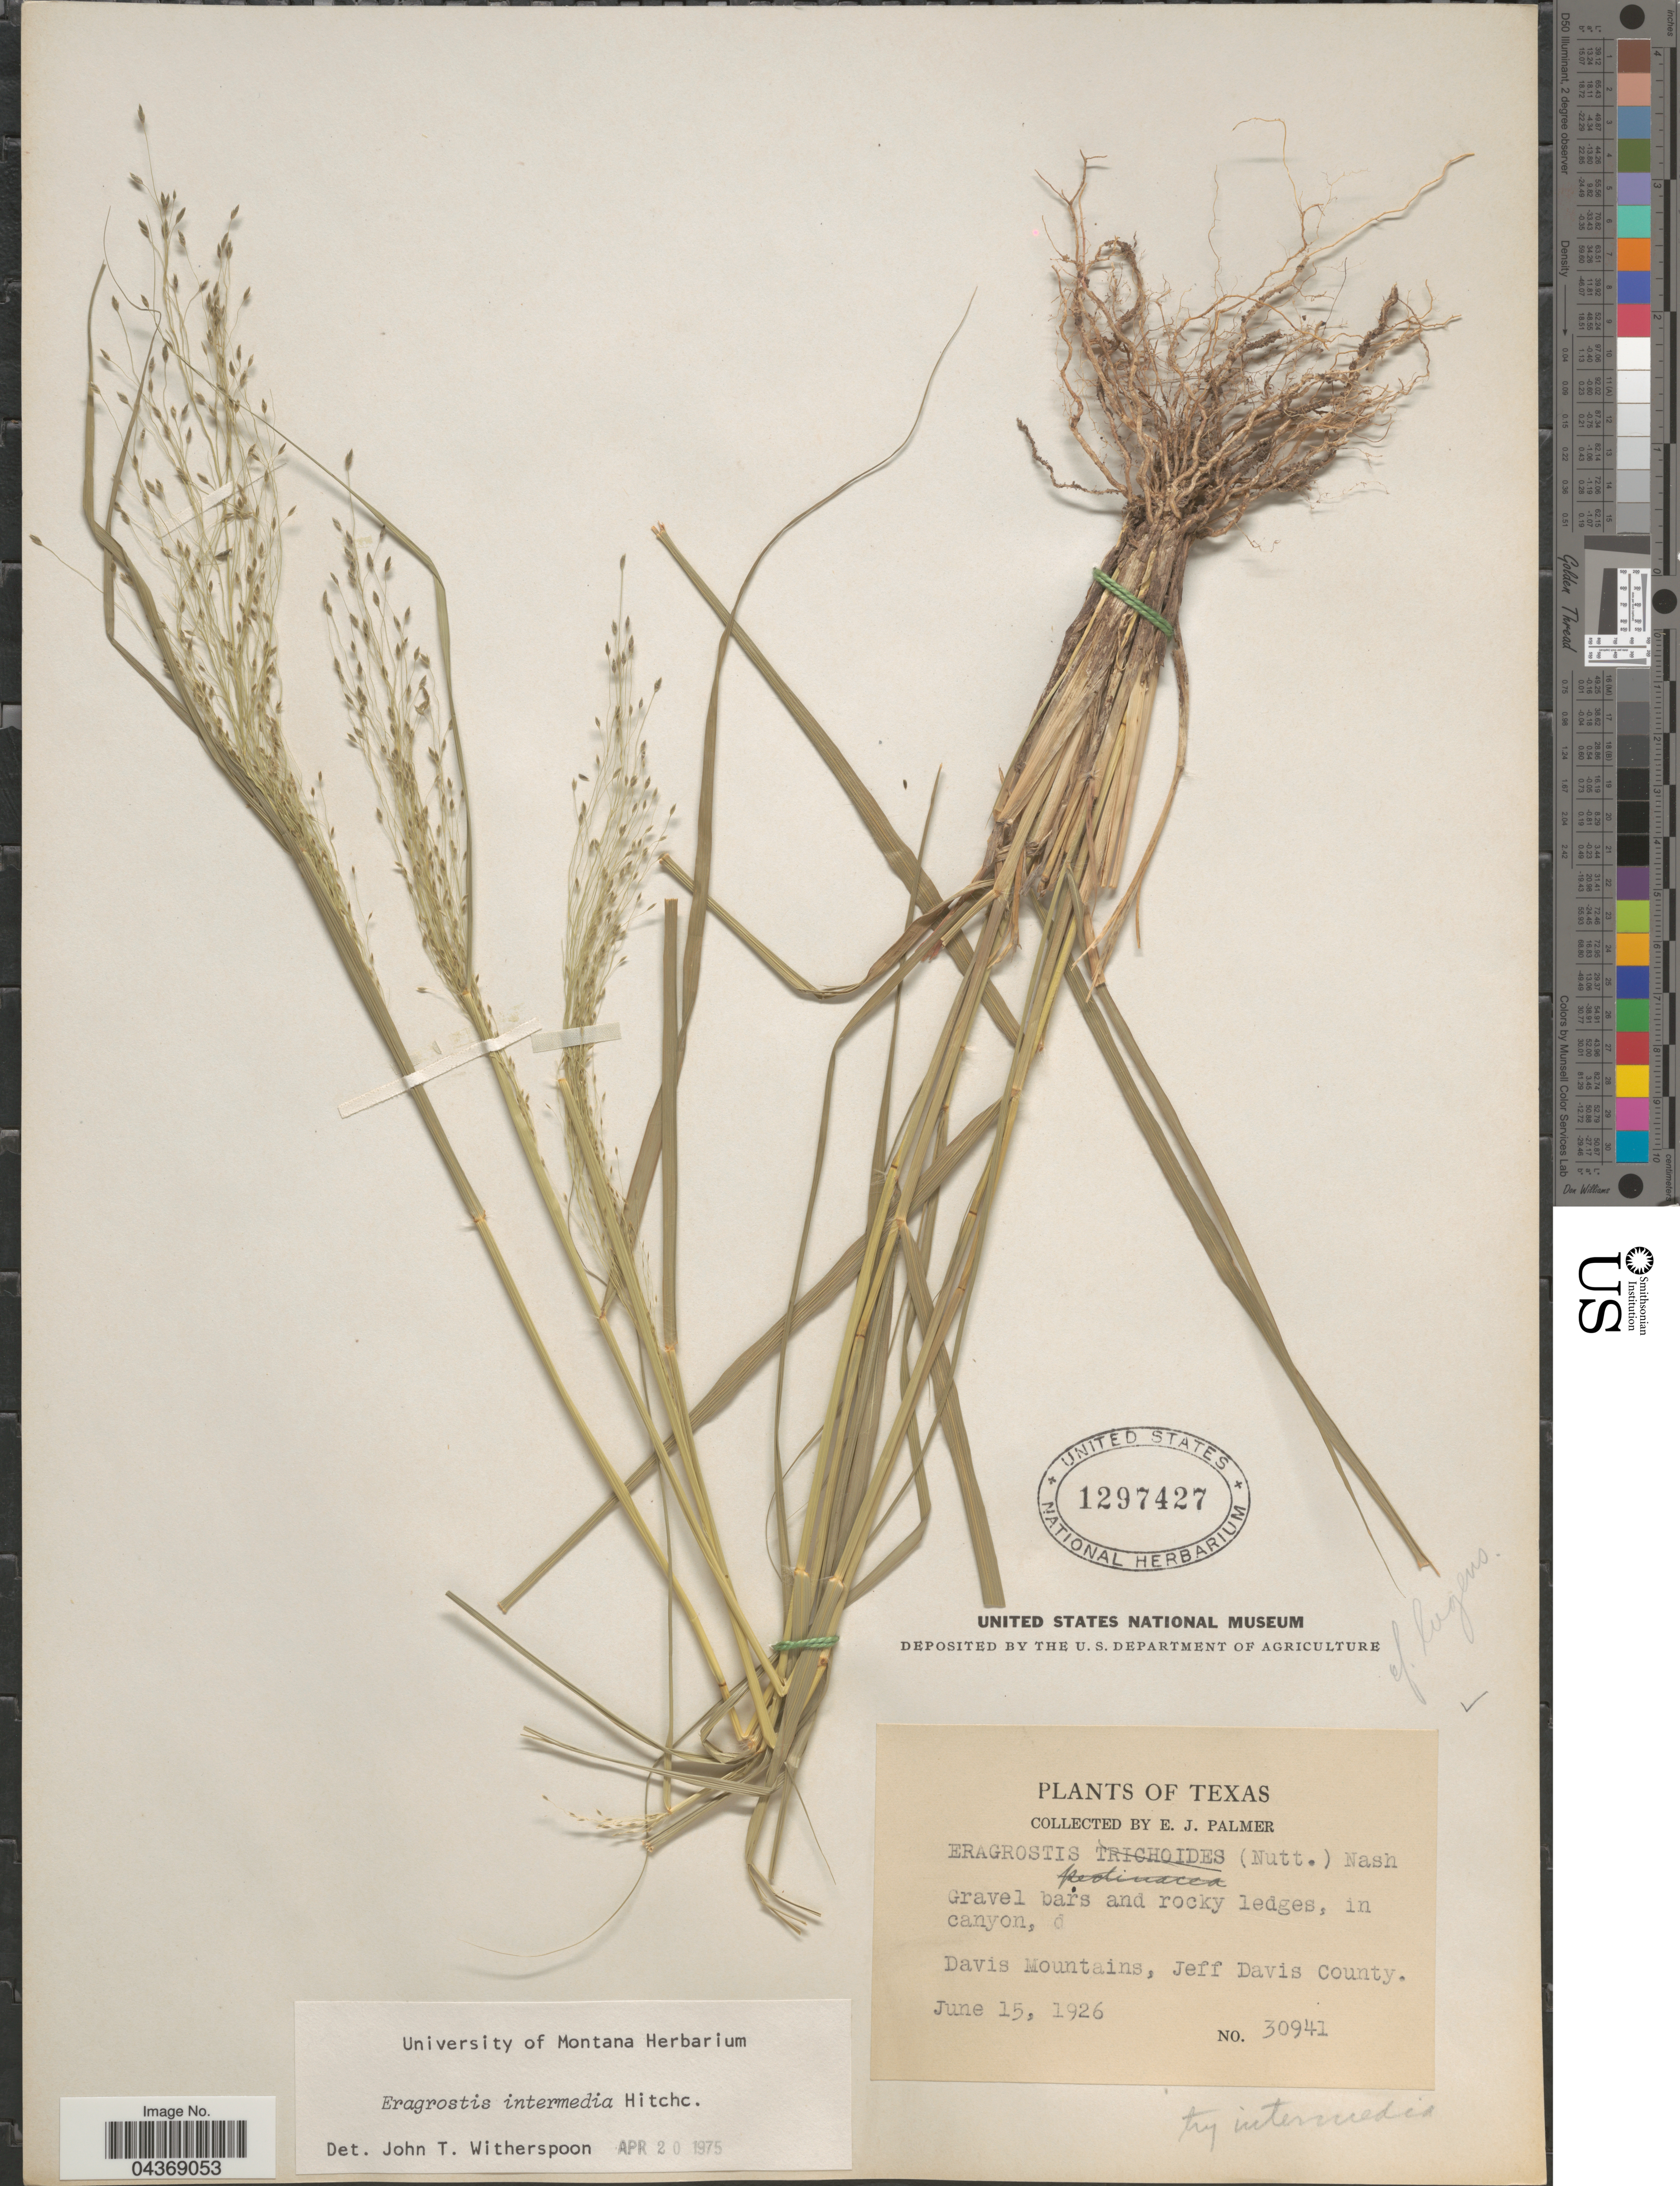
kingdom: Plantae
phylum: Tracheophyta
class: Liliopsida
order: Poales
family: Poaceae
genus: Eragrostis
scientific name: Eragrostis intermedia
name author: Hitchc.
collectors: E. J. Palmer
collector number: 30941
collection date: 1926-06-15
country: United States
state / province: Texas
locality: Gravel bars and rocky ledges, in canyon, Davis Mountains, Jeff Davis County.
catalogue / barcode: US 1297427